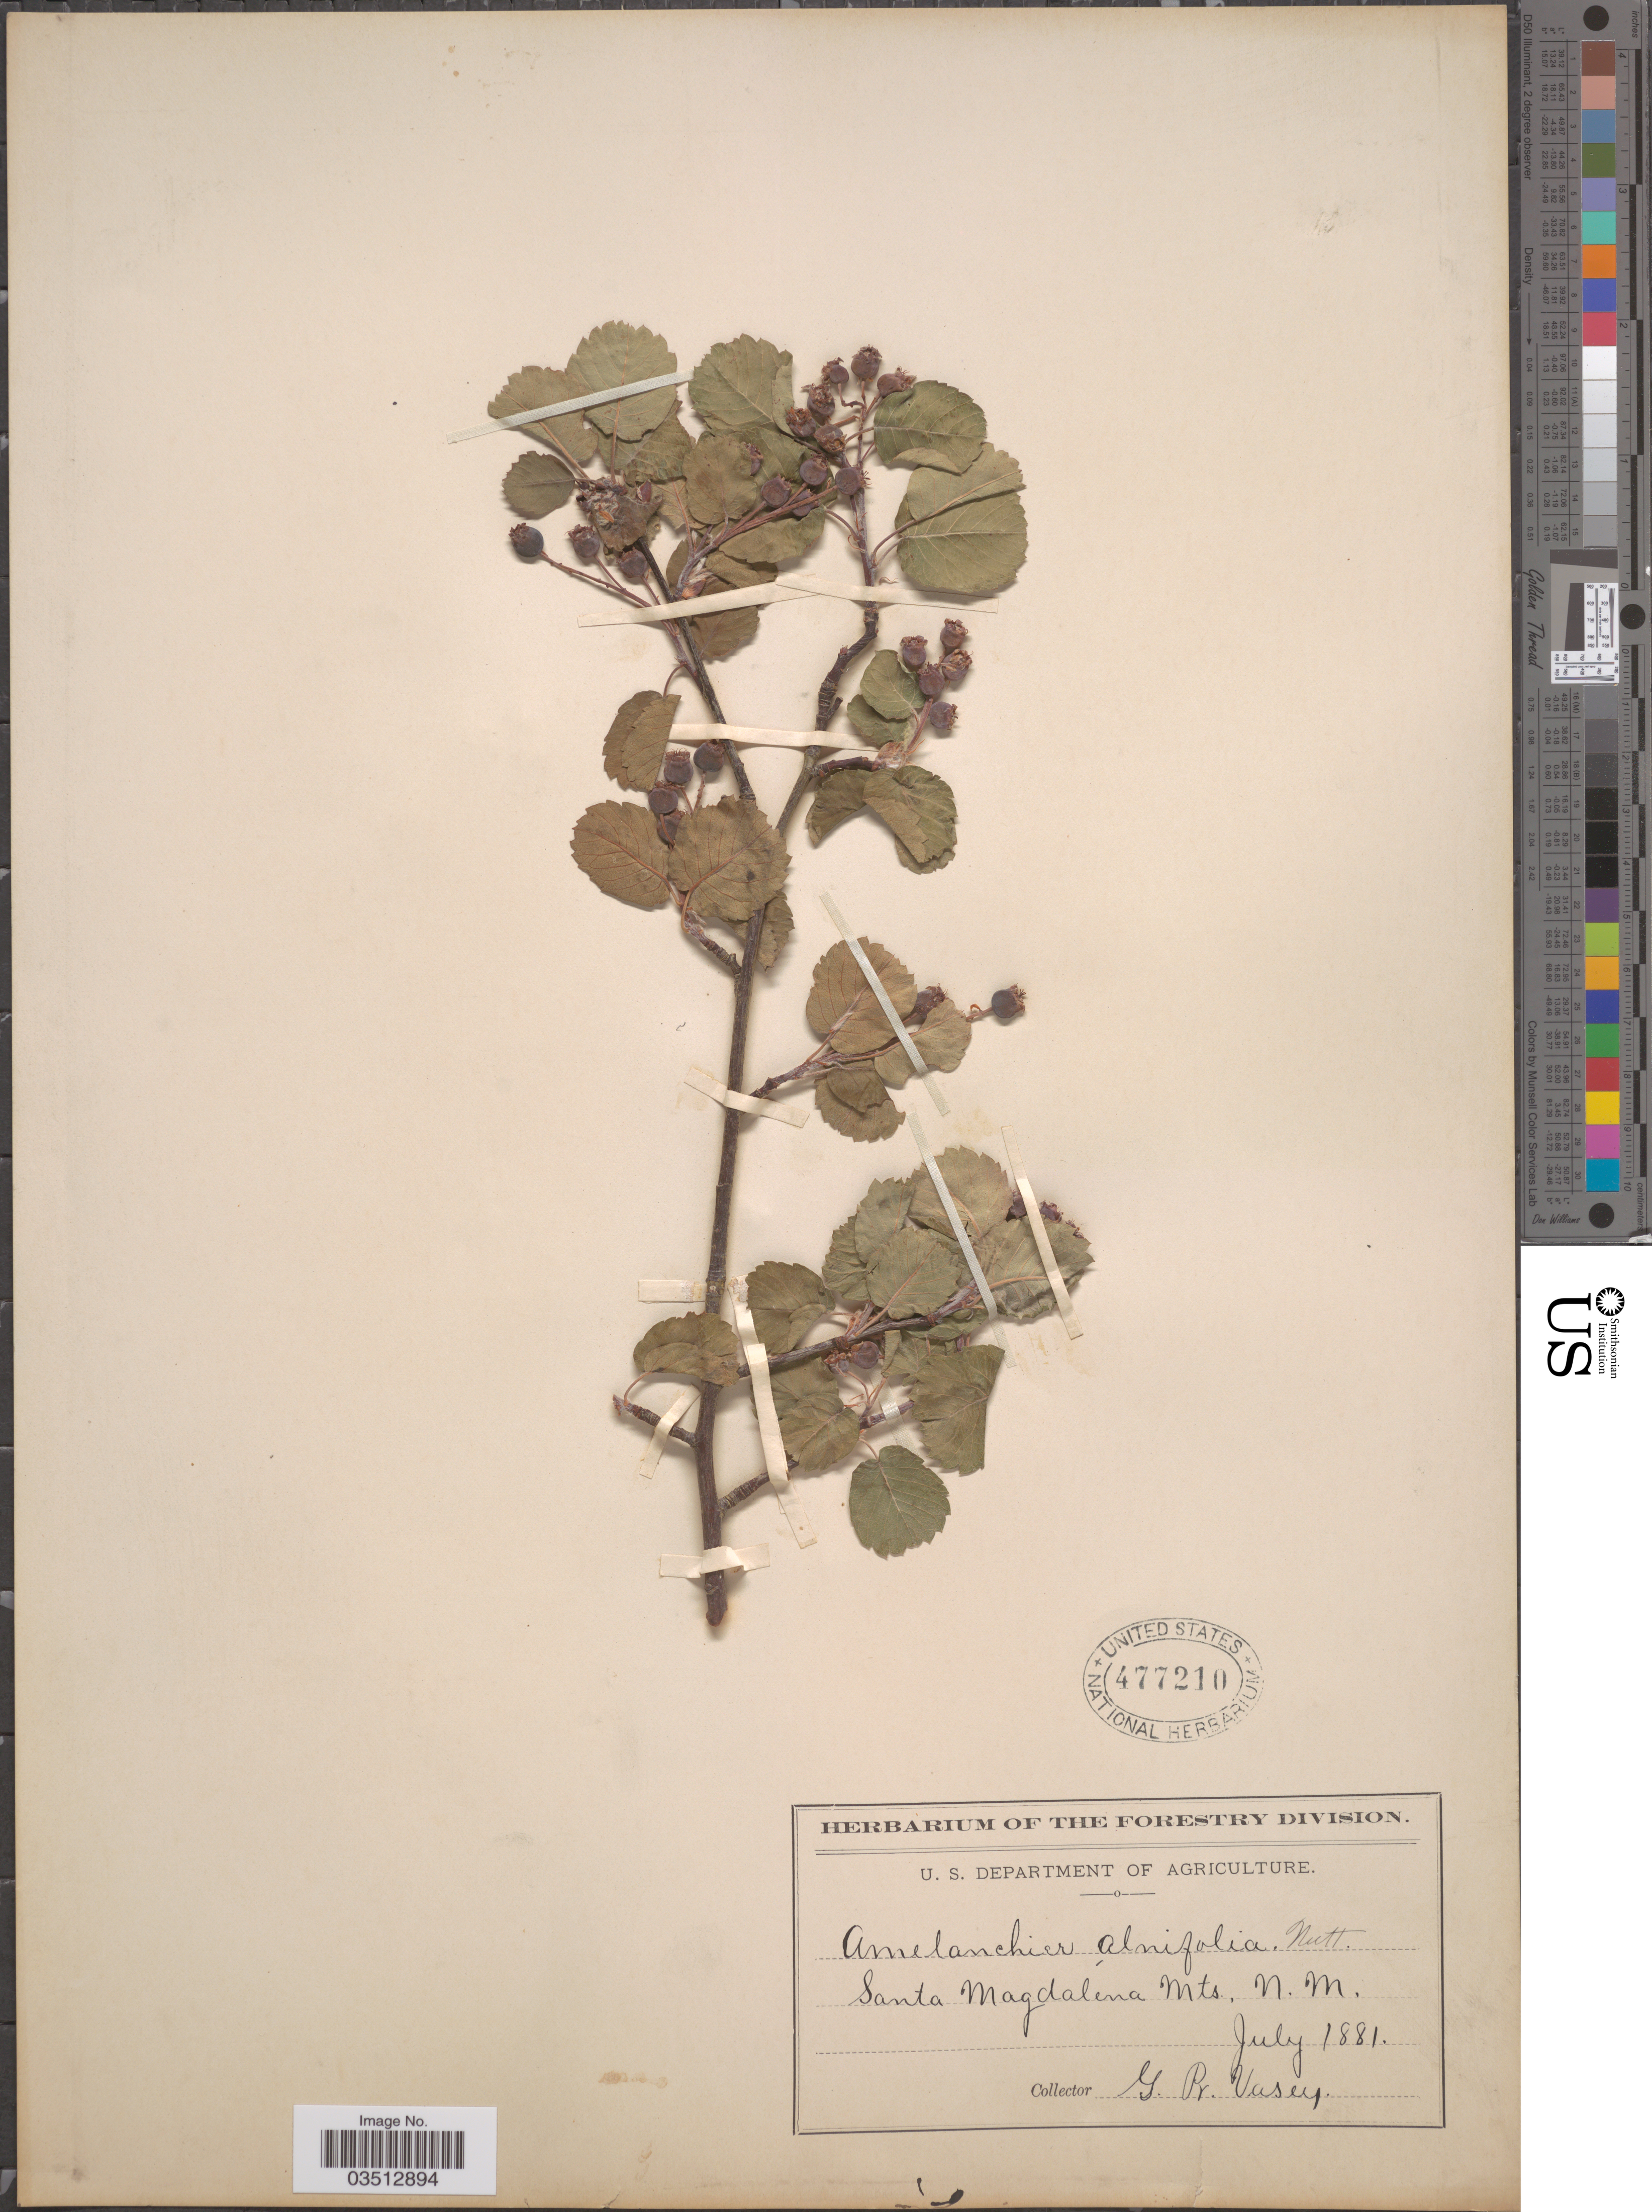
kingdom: Plantae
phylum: Tracheophyta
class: Magnoliopsida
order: Rosales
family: Rosaceae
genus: Amelanchier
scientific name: Amelanchier sp.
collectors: G. R. Vasey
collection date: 1881-07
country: United States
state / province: New Mexico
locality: Santa Magdalena Mts.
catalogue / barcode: US 477210